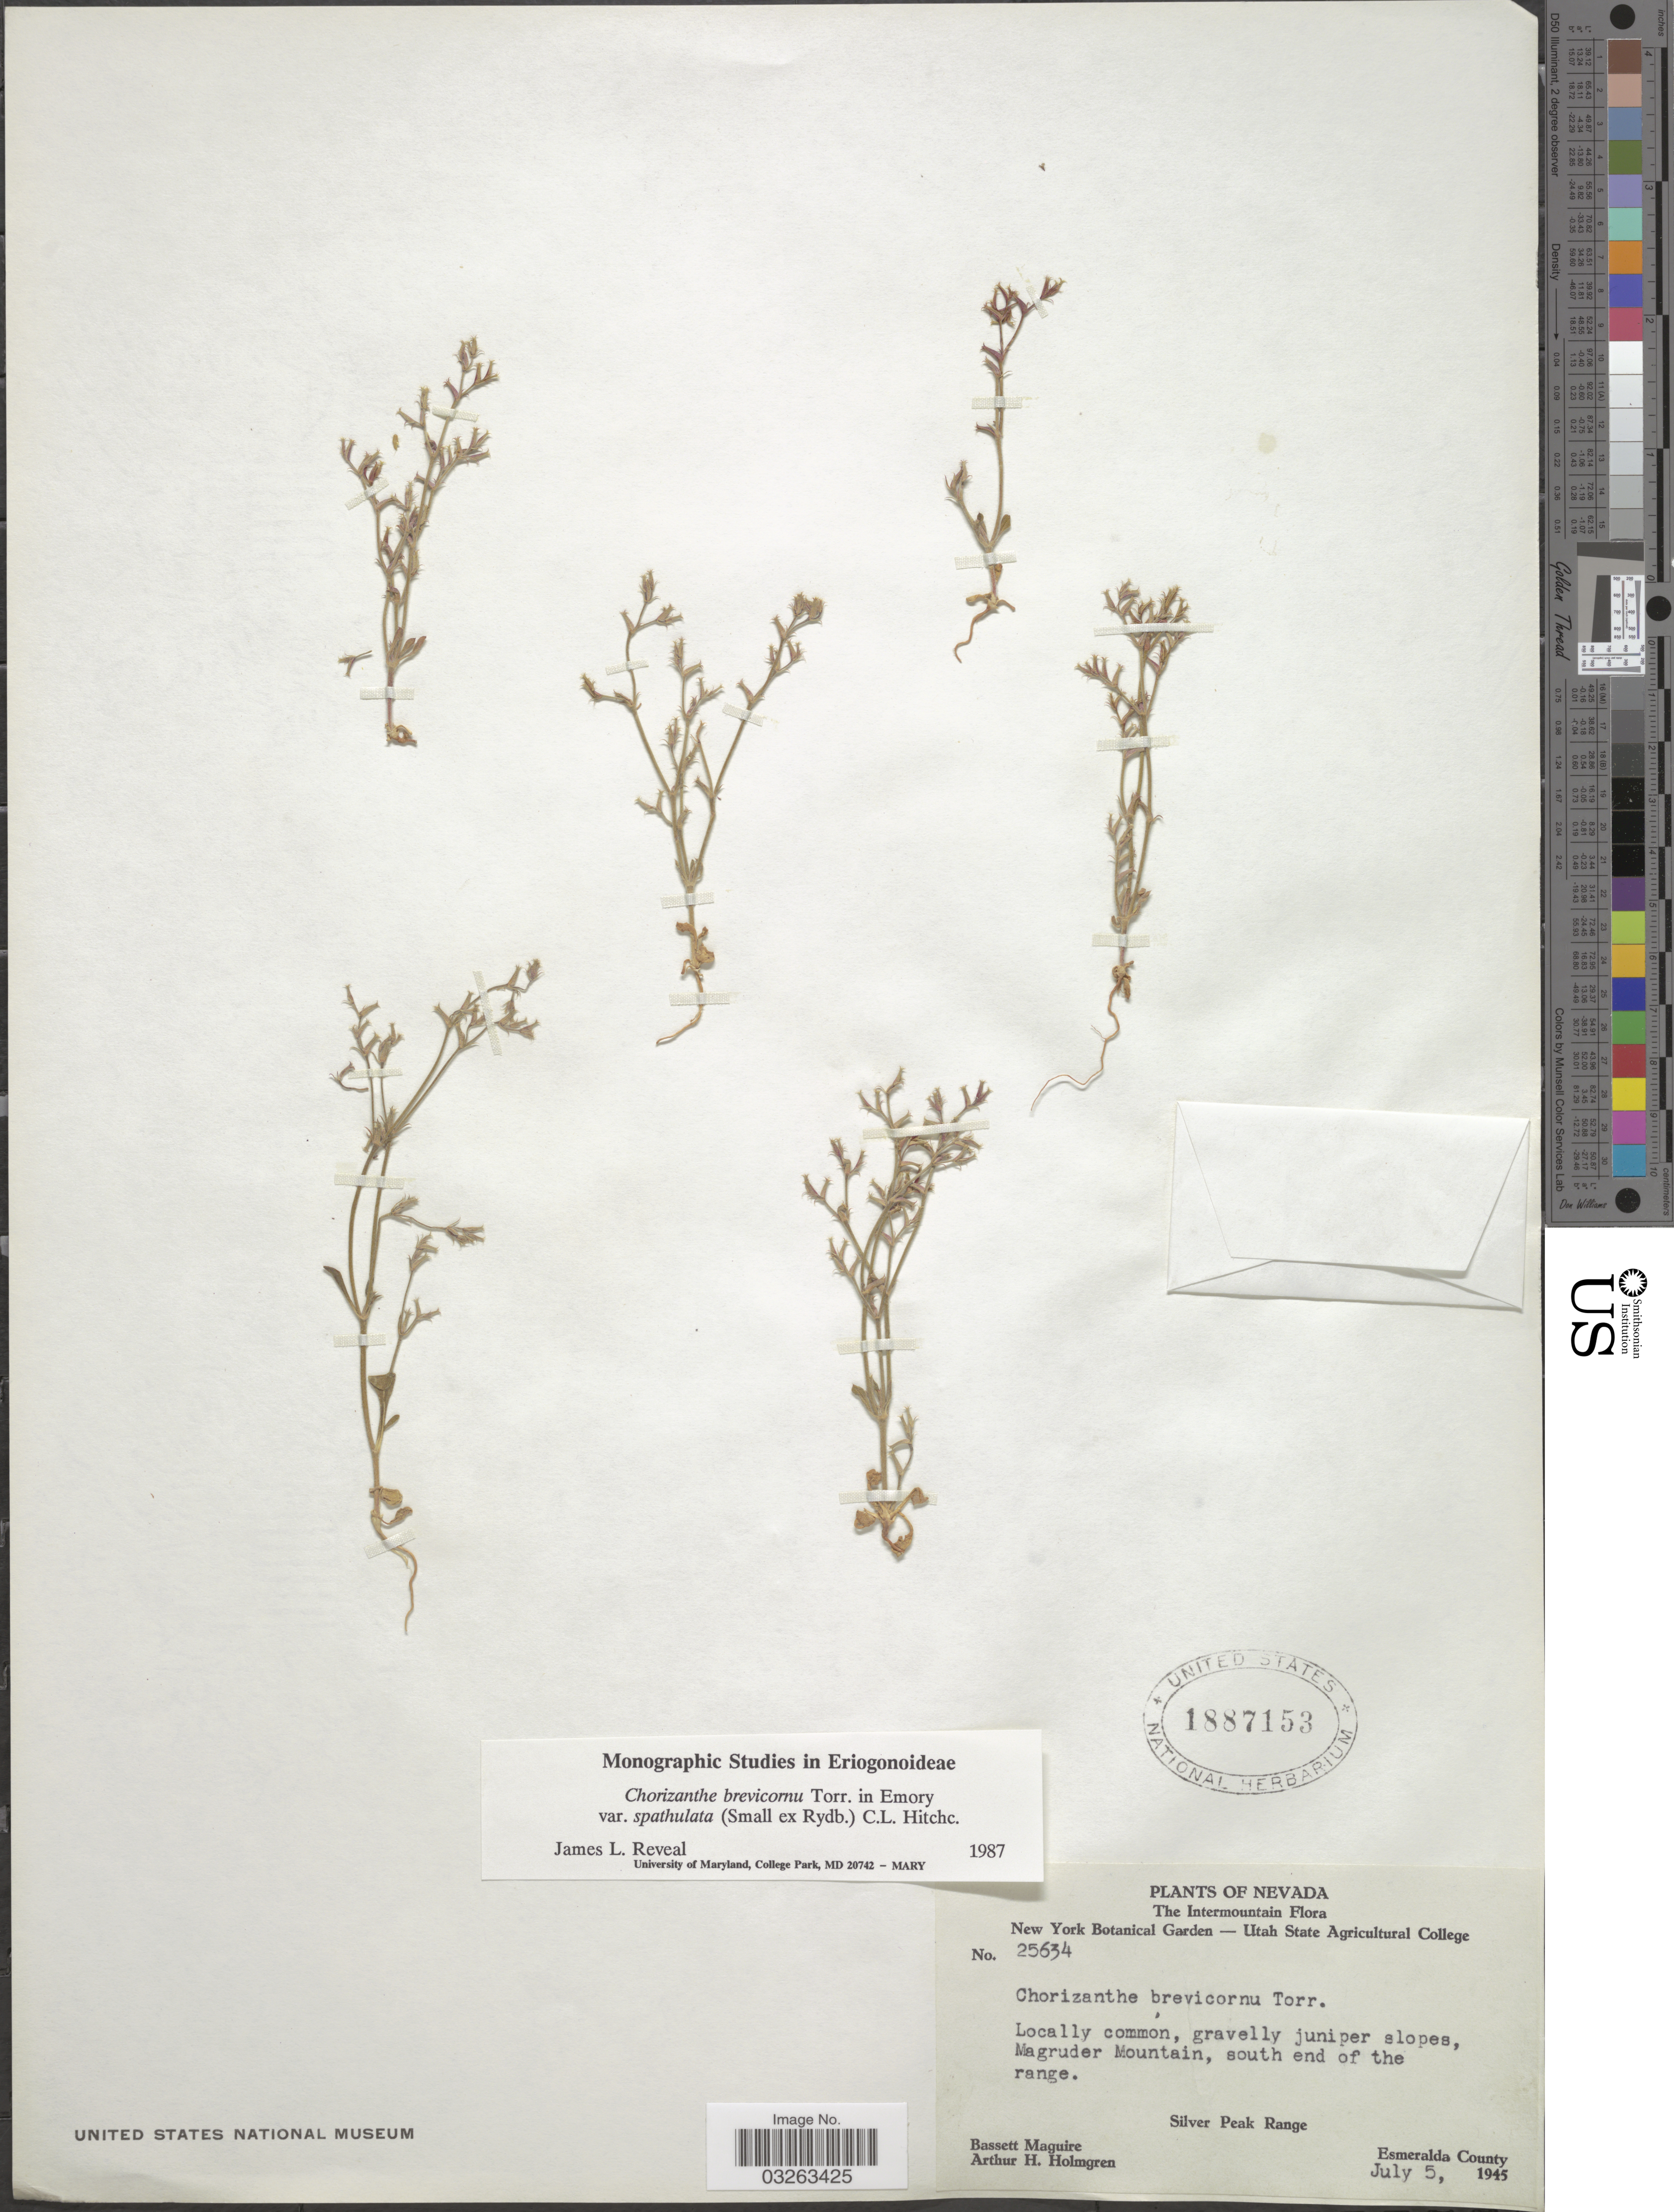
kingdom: Plantae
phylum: Tracheophyta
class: Magnoliopsida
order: Caryophyllales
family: Polygonaceae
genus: Chorizanthe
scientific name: Chorizanthe brevicornu var. spathulata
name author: (Small ex Rydb.) C.L. Hitchc.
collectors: B. Maguire & A. H. Holmgren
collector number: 25634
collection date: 1945-07-05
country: United States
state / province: Nevada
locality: Magruder Mountain, south end of the range. Silver Peak Range.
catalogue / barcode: US 1887153